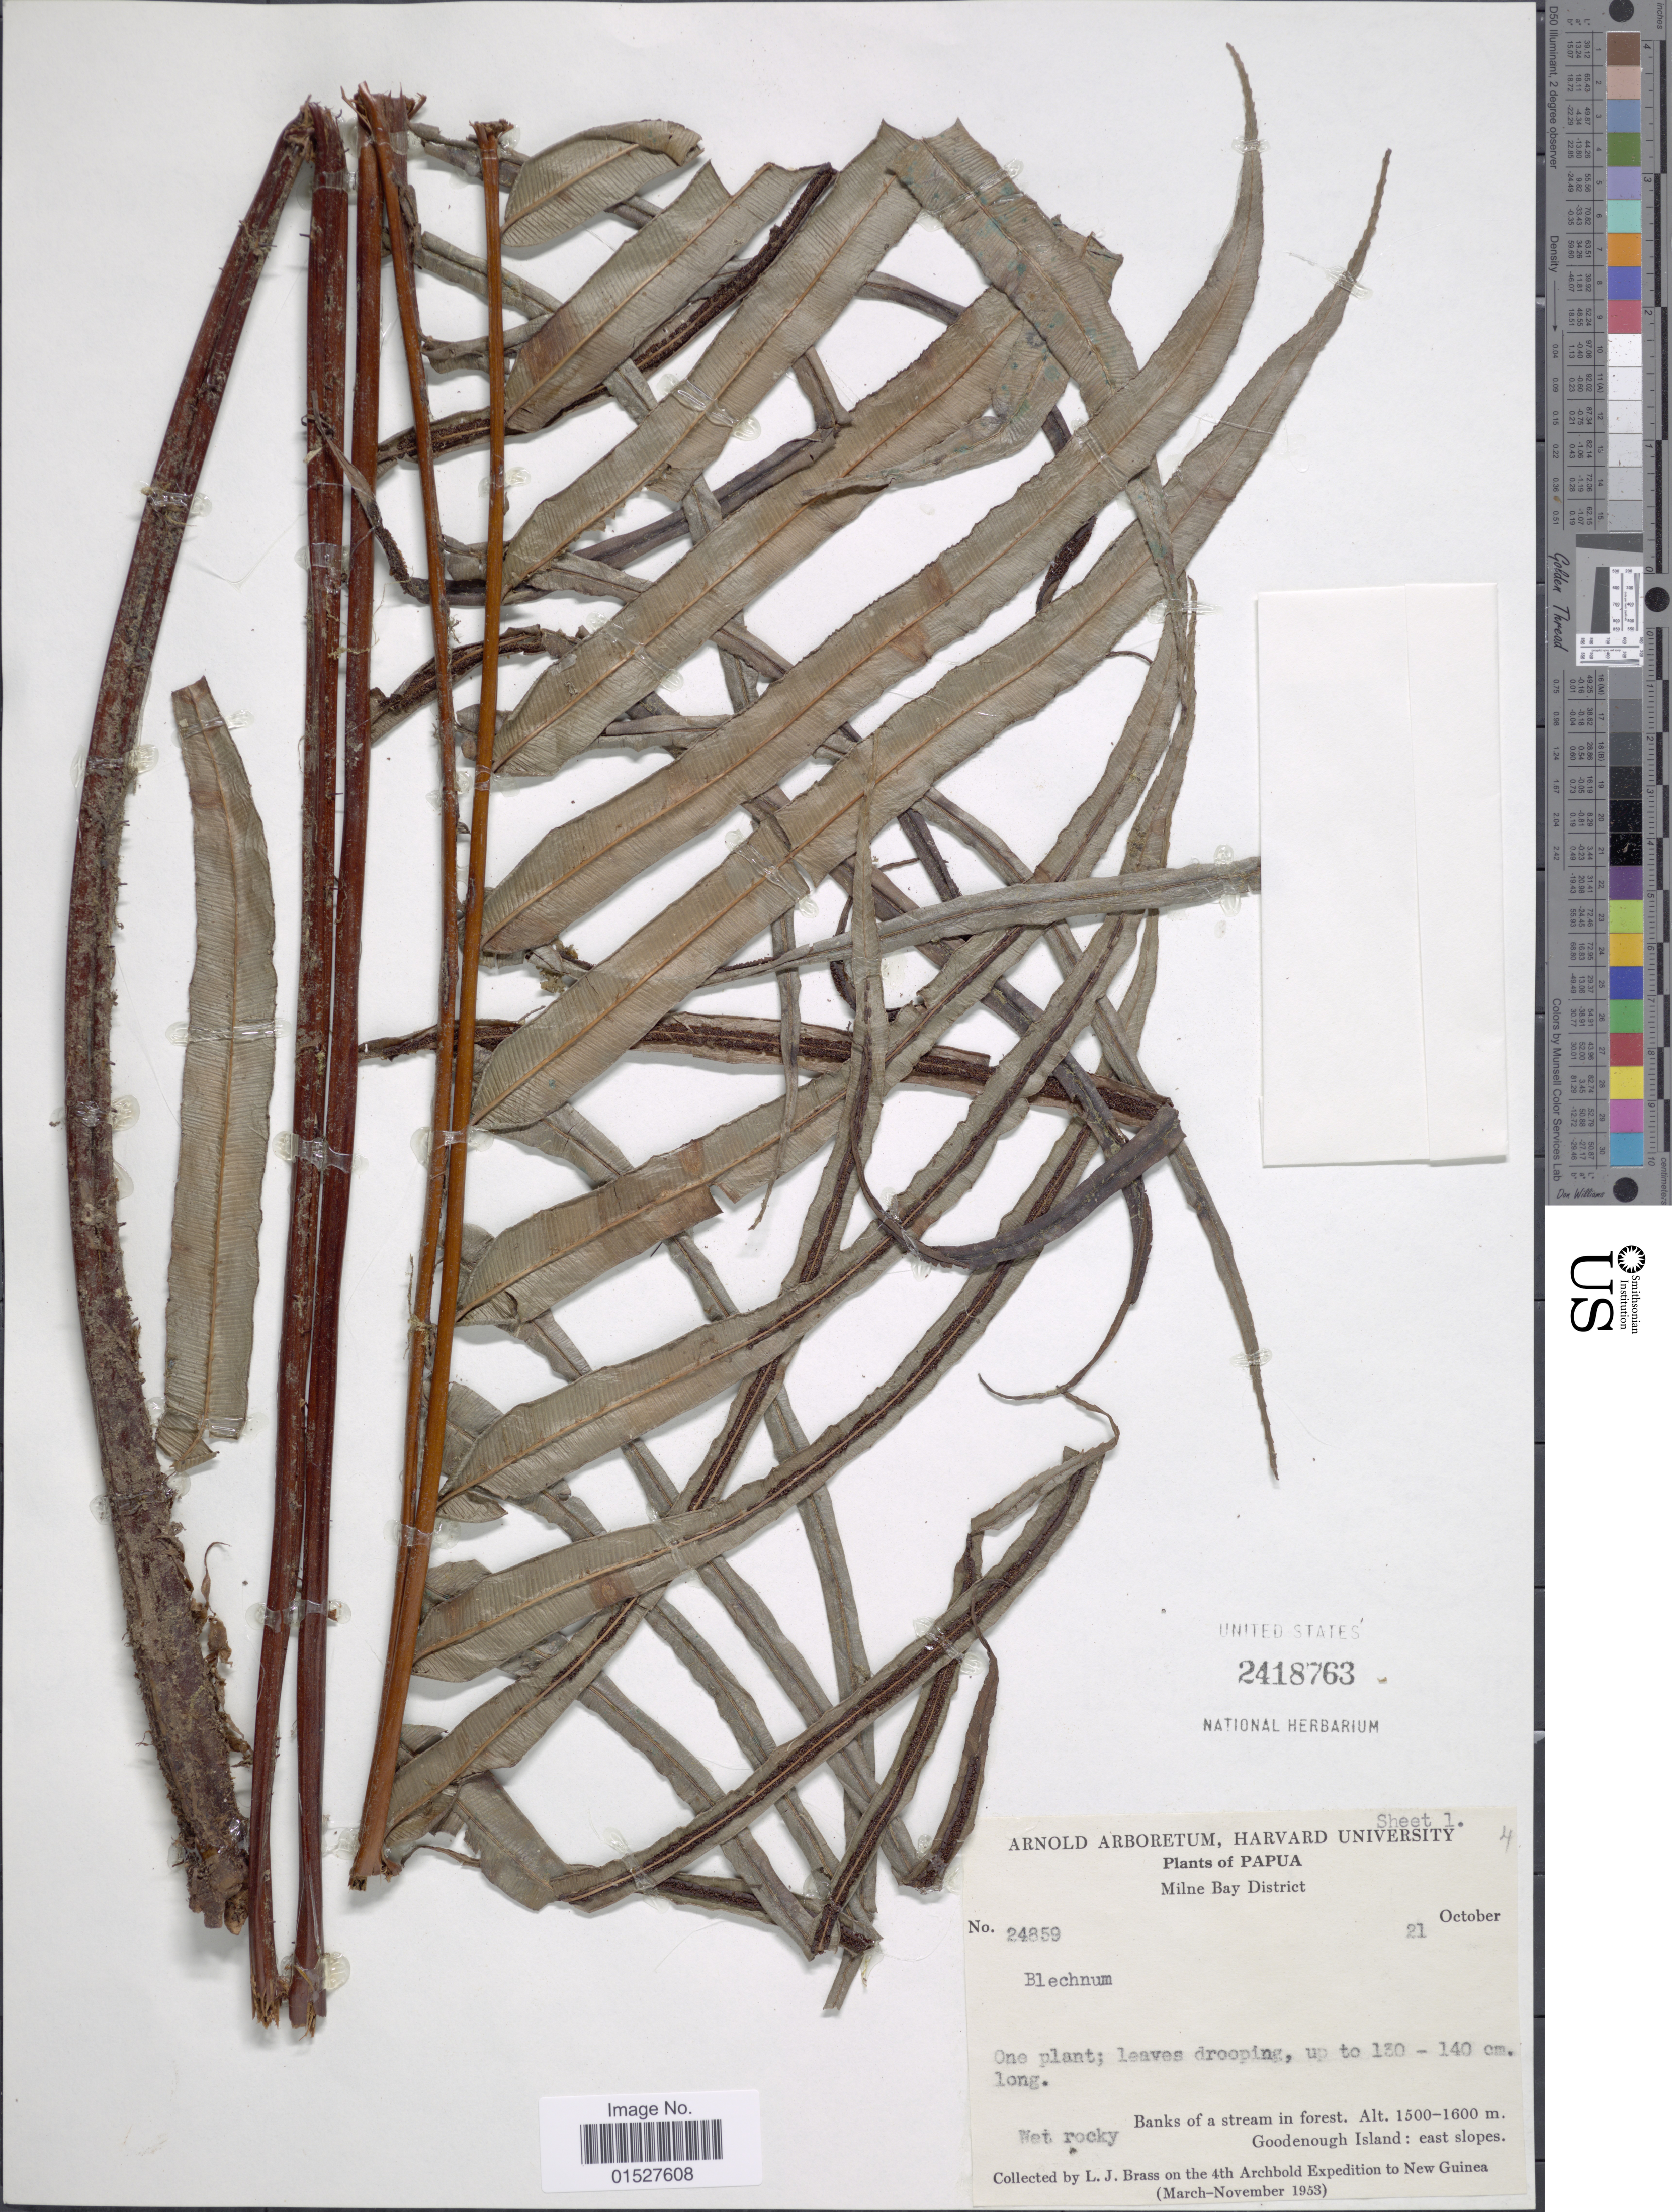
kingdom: Plantae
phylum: Tracheophyta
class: Polypodiopsida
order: Polypodiales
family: Blechnaceae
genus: Blechnum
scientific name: Blechnum orientale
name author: L.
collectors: L. J. Brass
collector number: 24859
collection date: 1953-10-21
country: Papua New Guinea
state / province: Milne Bay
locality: Papua. Milne Bay District. Goodenough Island: east slopes.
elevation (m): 1500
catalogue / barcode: US 2418763